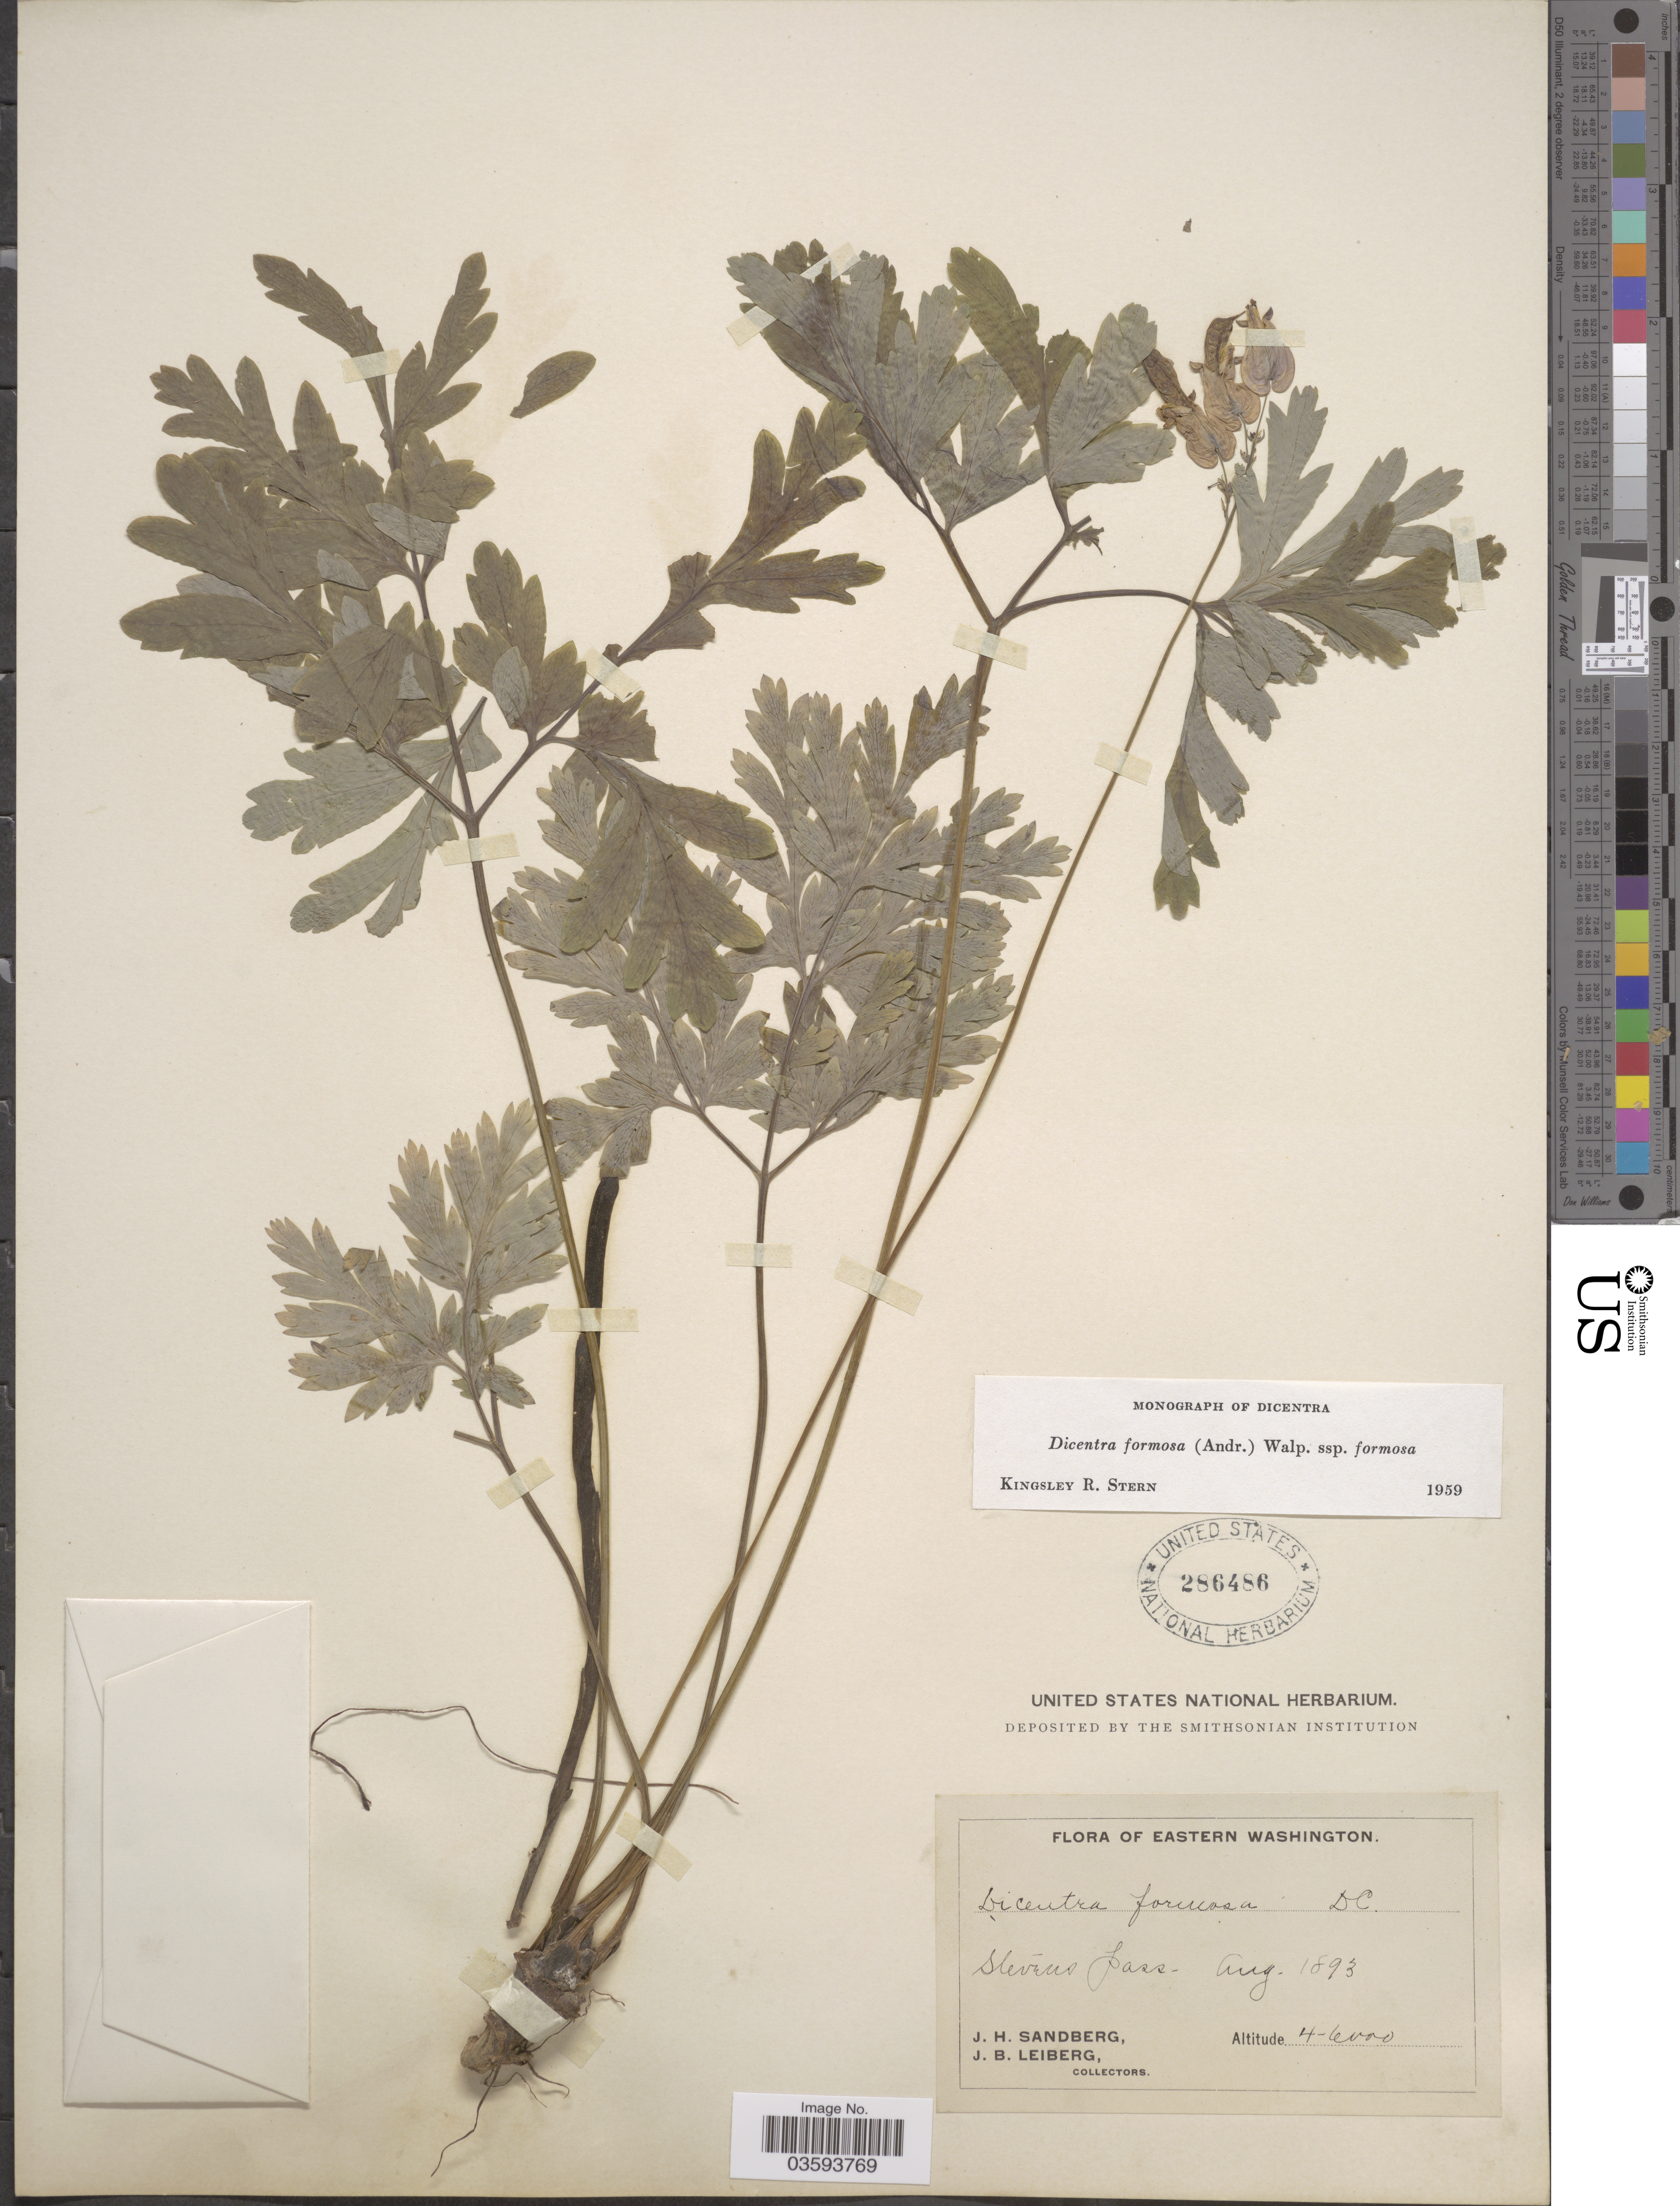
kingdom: Plantae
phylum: Tracheophyta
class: Magnoliopsida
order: Ranunculales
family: Papaveraceae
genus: Dicentra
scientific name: Dicentra formosa subsp. formosa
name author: (Haw.) Walp.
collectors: J. H. Sandberg & J. B. Leiberg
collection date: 1893-08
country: United States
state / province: Washington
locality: Eastern Washington. Stevens Pass.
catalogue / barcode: US 286486